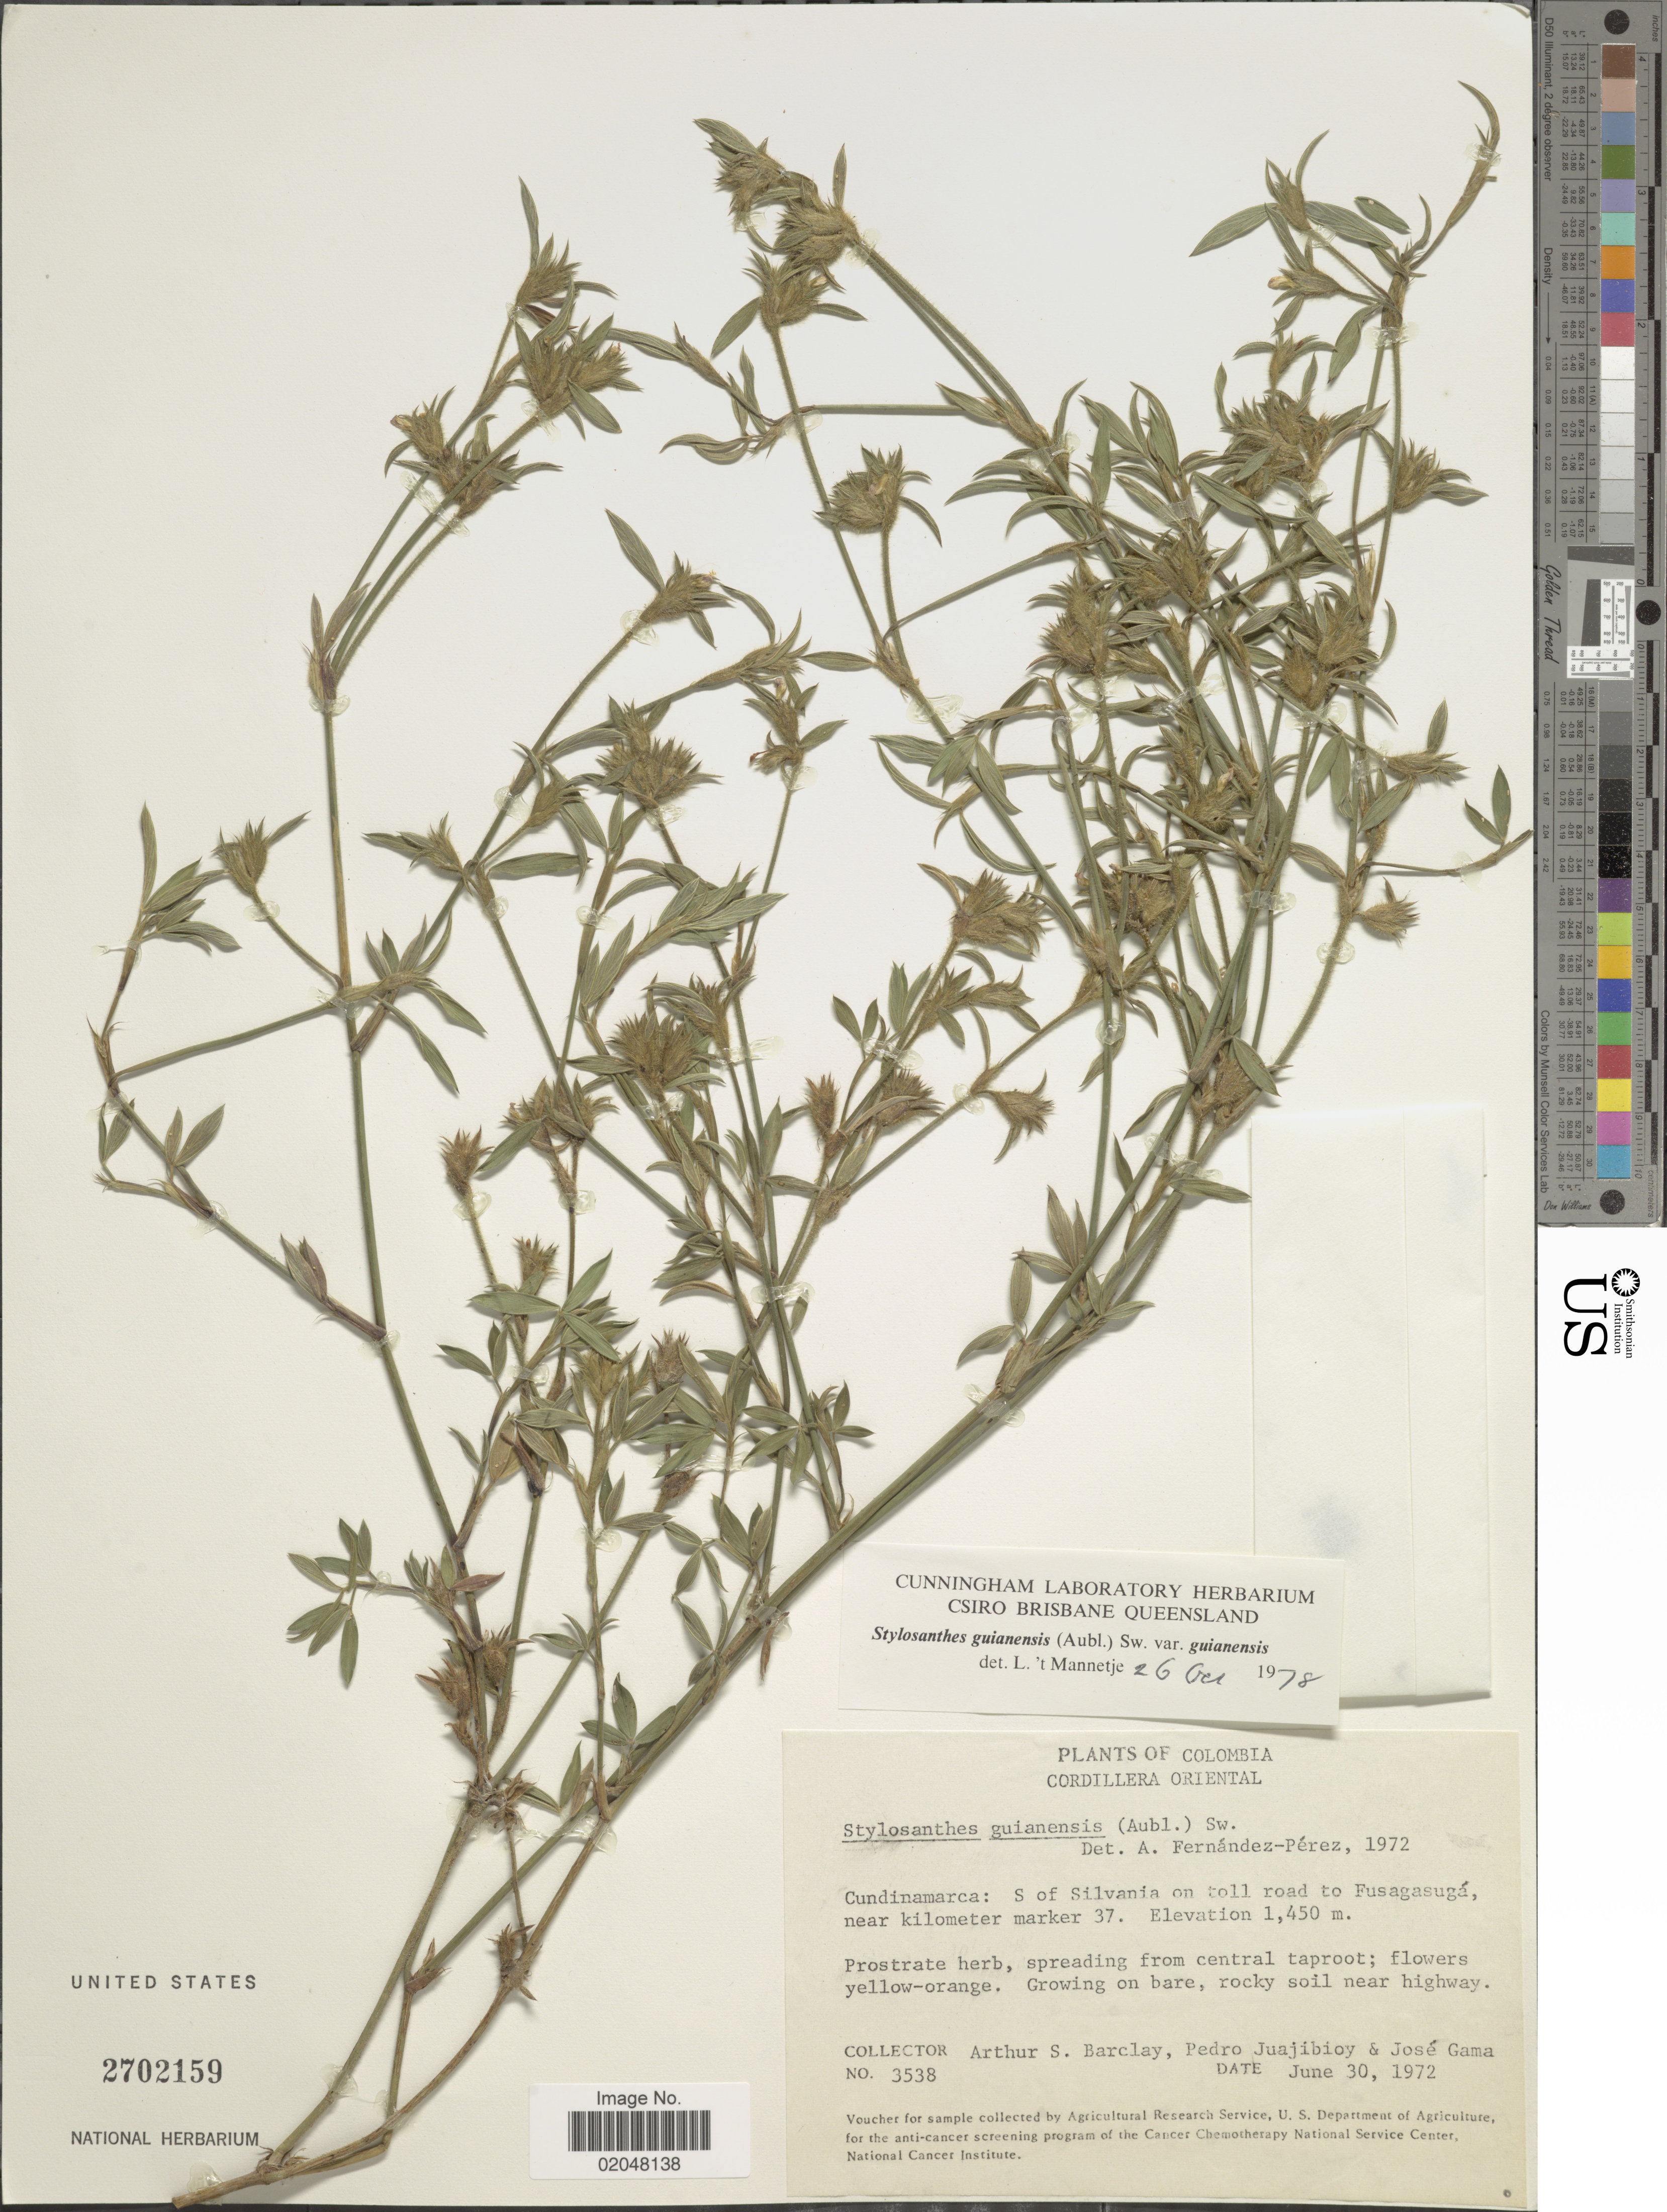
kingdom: Plantae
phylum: Tracheophyta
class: Magnoliopsida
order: Fabales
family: Fabaceae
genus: Stylosanthes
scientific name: Stylosanthes guianensis var. guianensis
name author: (Aubl.) Sw.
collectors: A. S. Barclay, P. Juajibioy & J. Gama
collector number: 3538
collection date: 1972-06-30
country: Colombia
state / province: Cundinamarca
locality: S of Silvanica on toll road to Fusagasuga near kilometer marker 37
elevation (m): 1450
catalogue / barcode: US 2702159